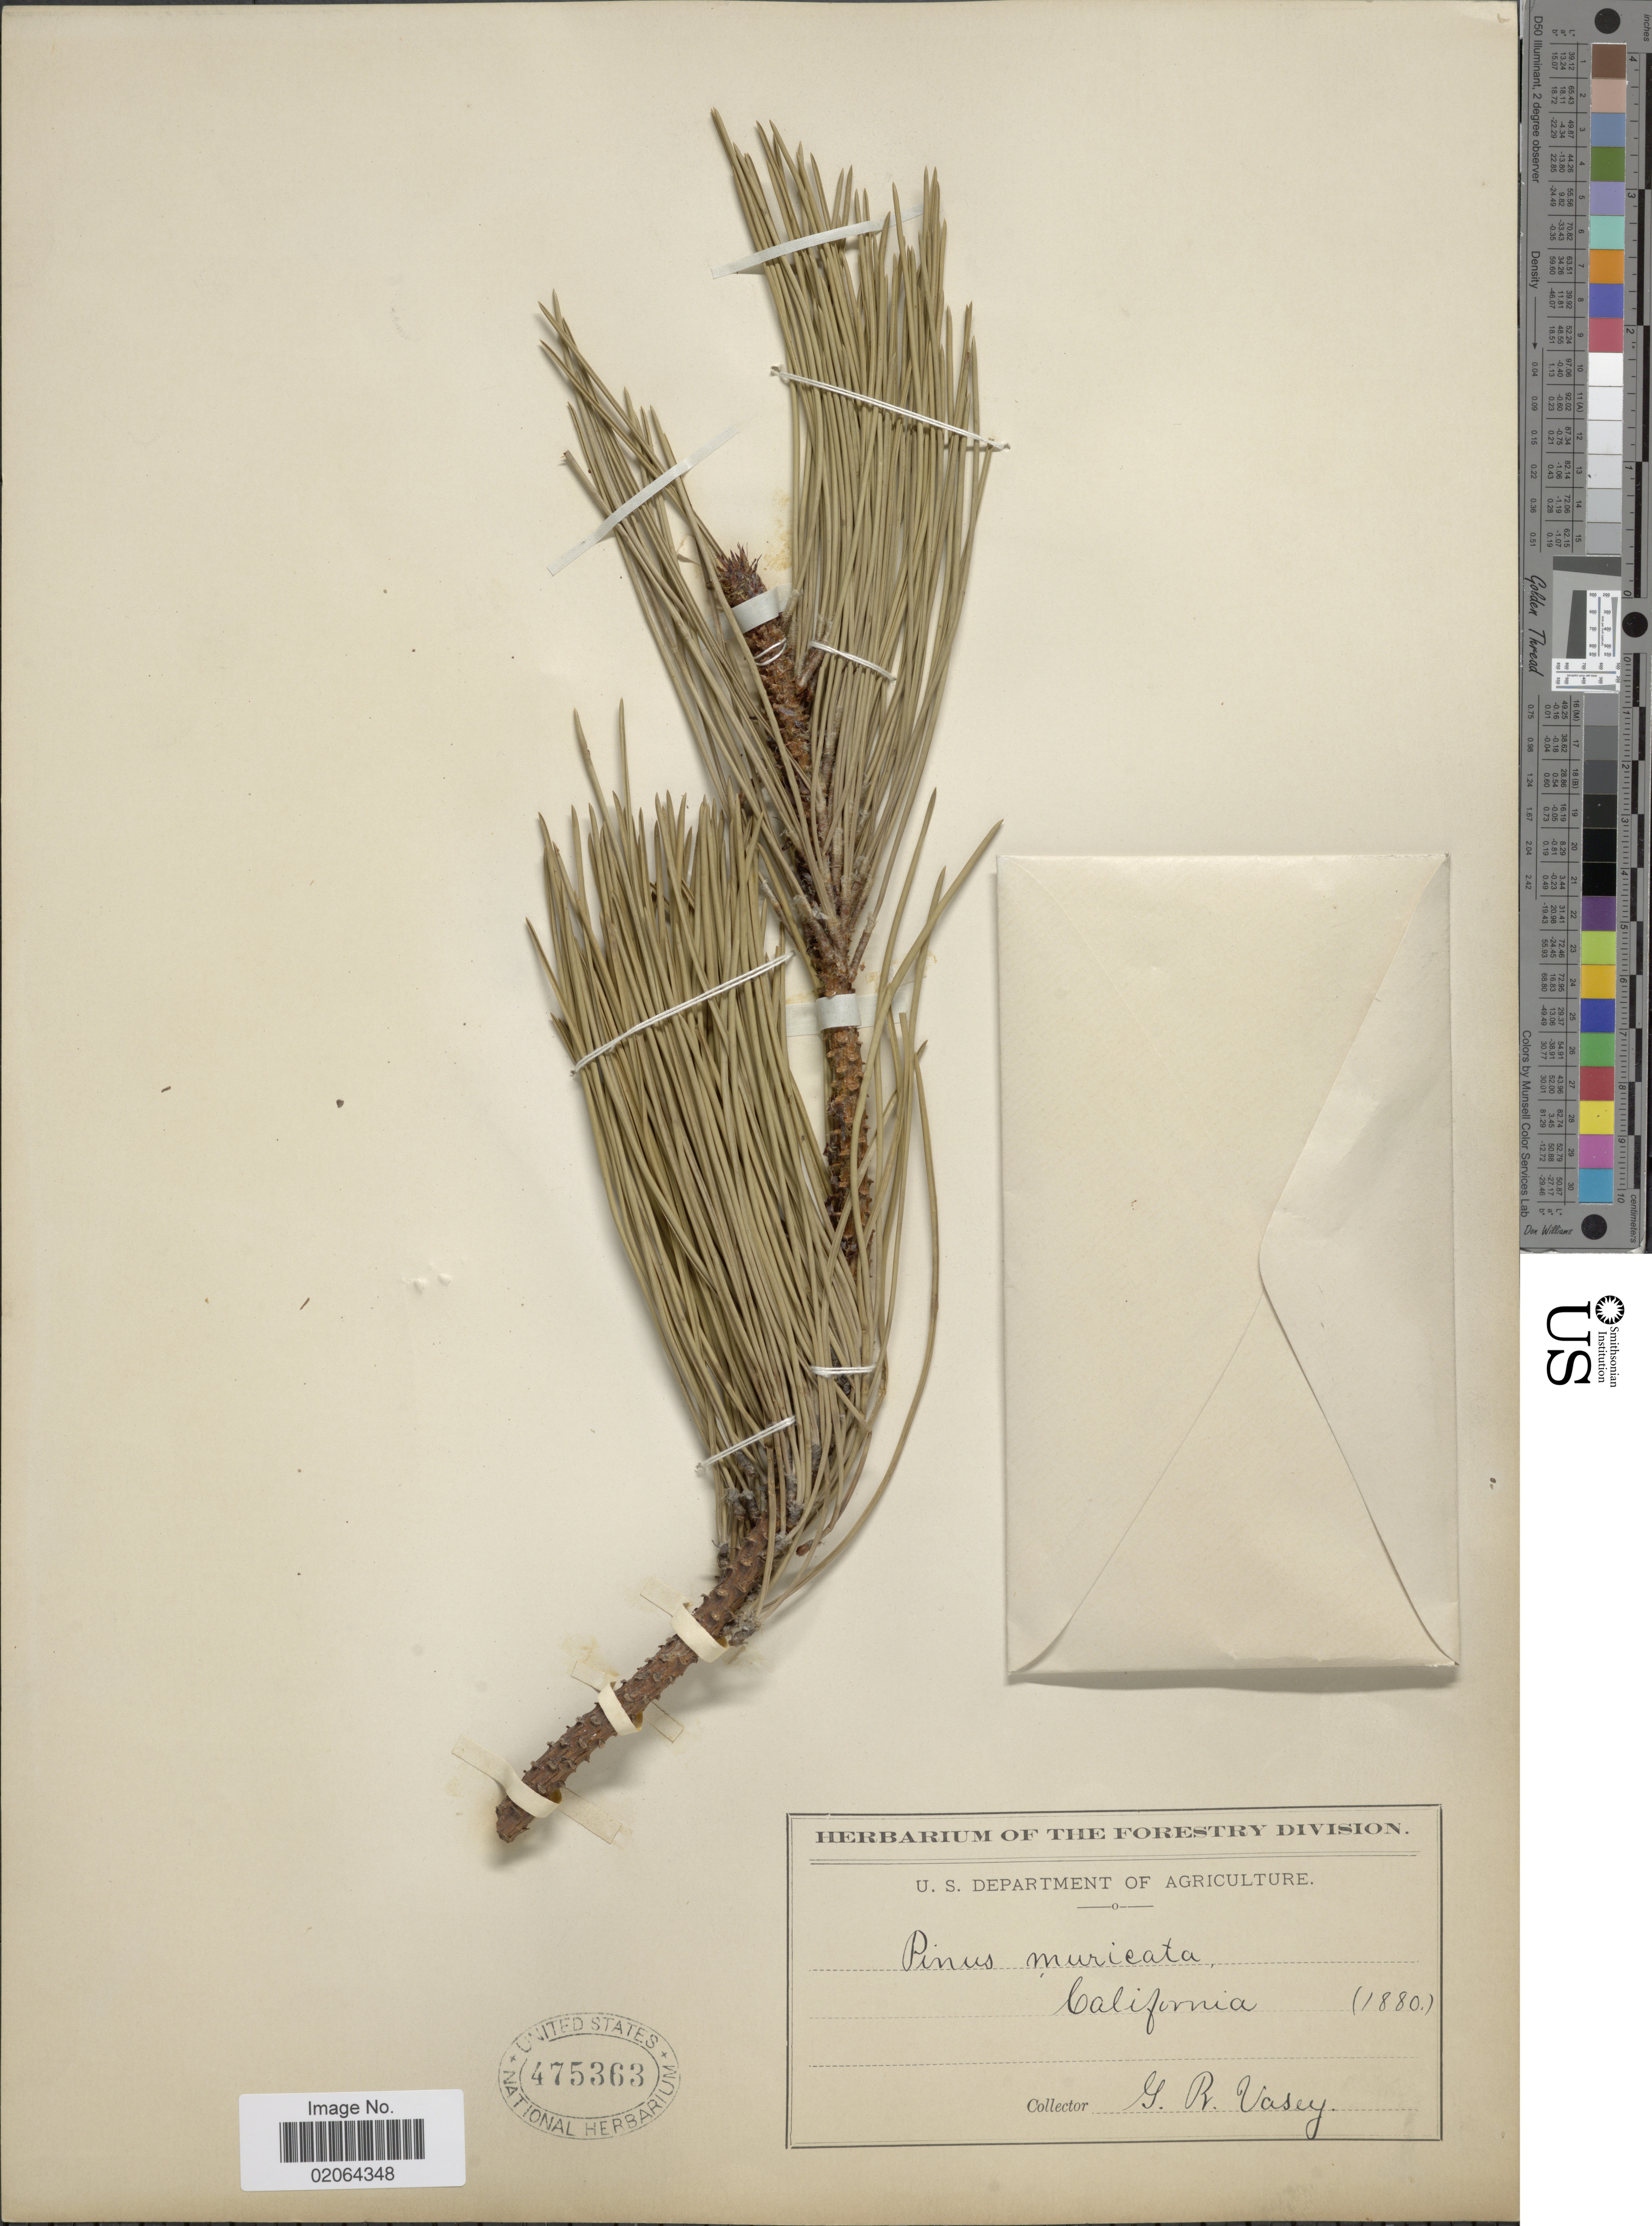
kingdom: Plantae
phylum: Tracheophyta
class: Pinopsida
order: Pinales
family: Pinaceae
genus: Pinus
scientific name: Pinus muricata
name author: D. Don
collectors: G. R. Vasey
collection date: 1880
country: United States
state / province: California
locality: California.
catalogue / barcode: US 475363